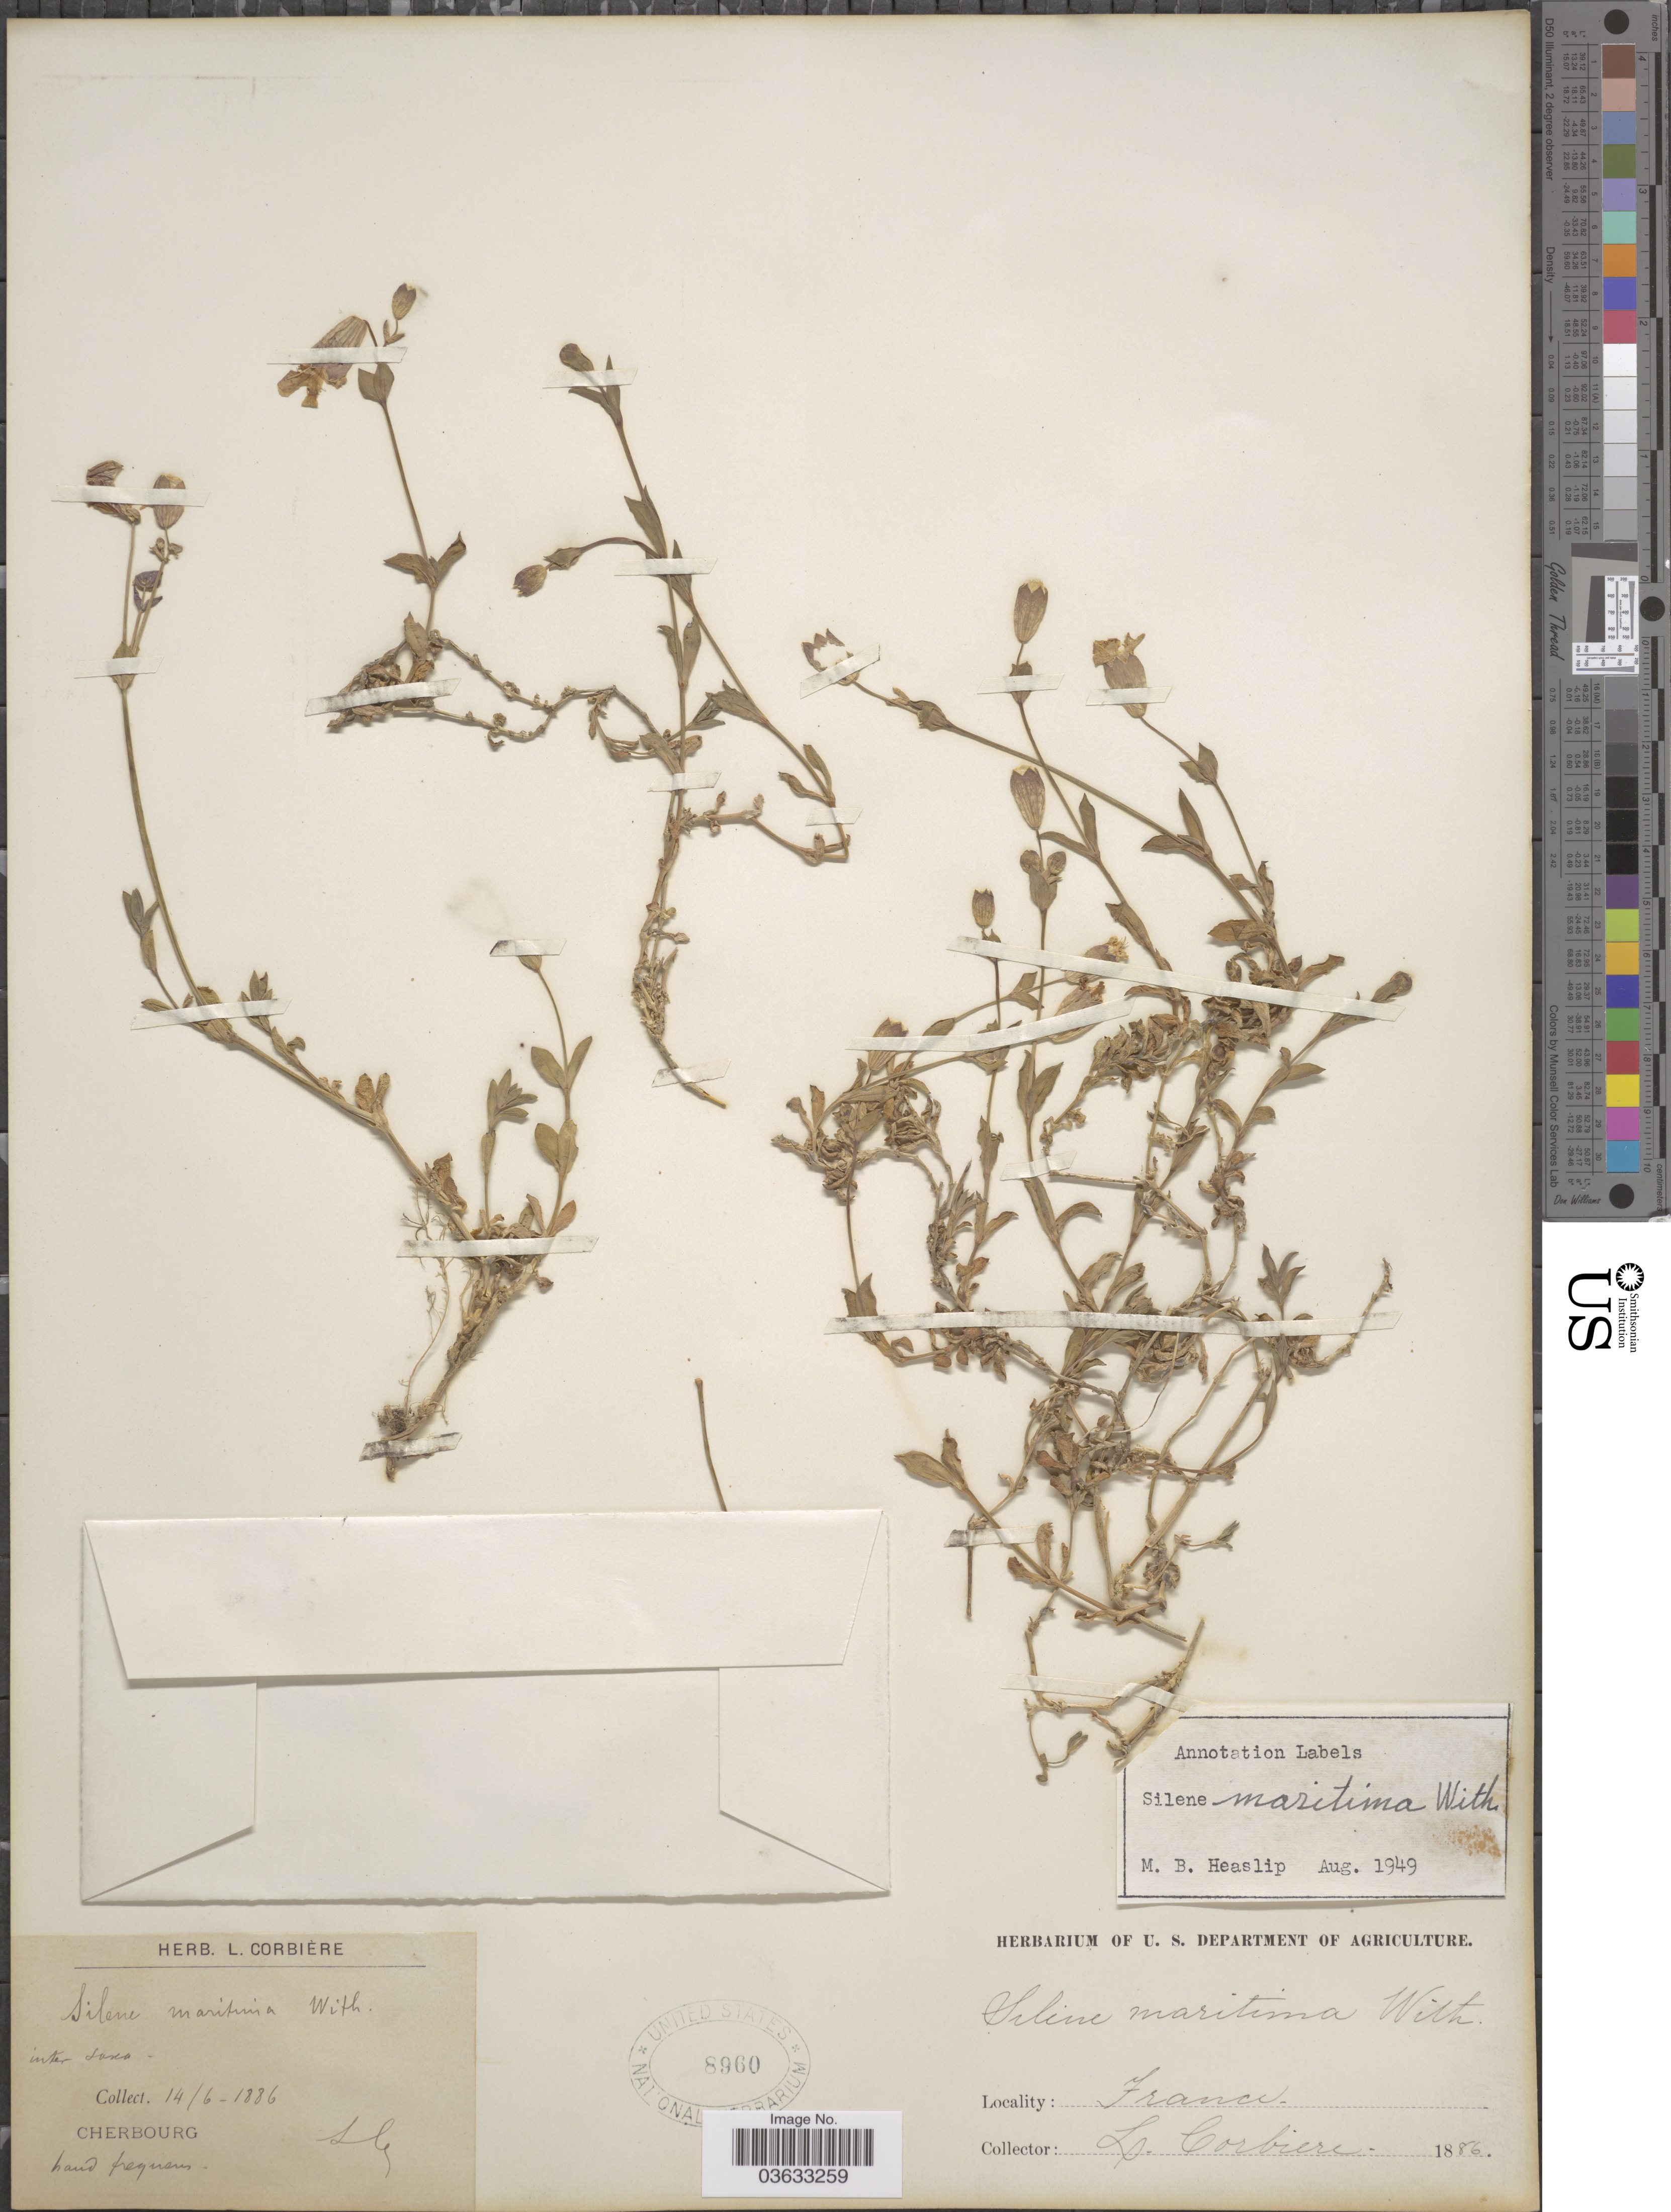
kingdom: Plantae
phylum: Tracheophyta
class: Magnoliopsida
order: Caryophyllales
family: Caryophyllaceae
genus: Silene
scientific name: Silene maritima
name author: With.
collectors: L. Corbière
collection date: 1886-06-14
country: France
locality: Cherbourg.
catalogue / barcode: US 8960